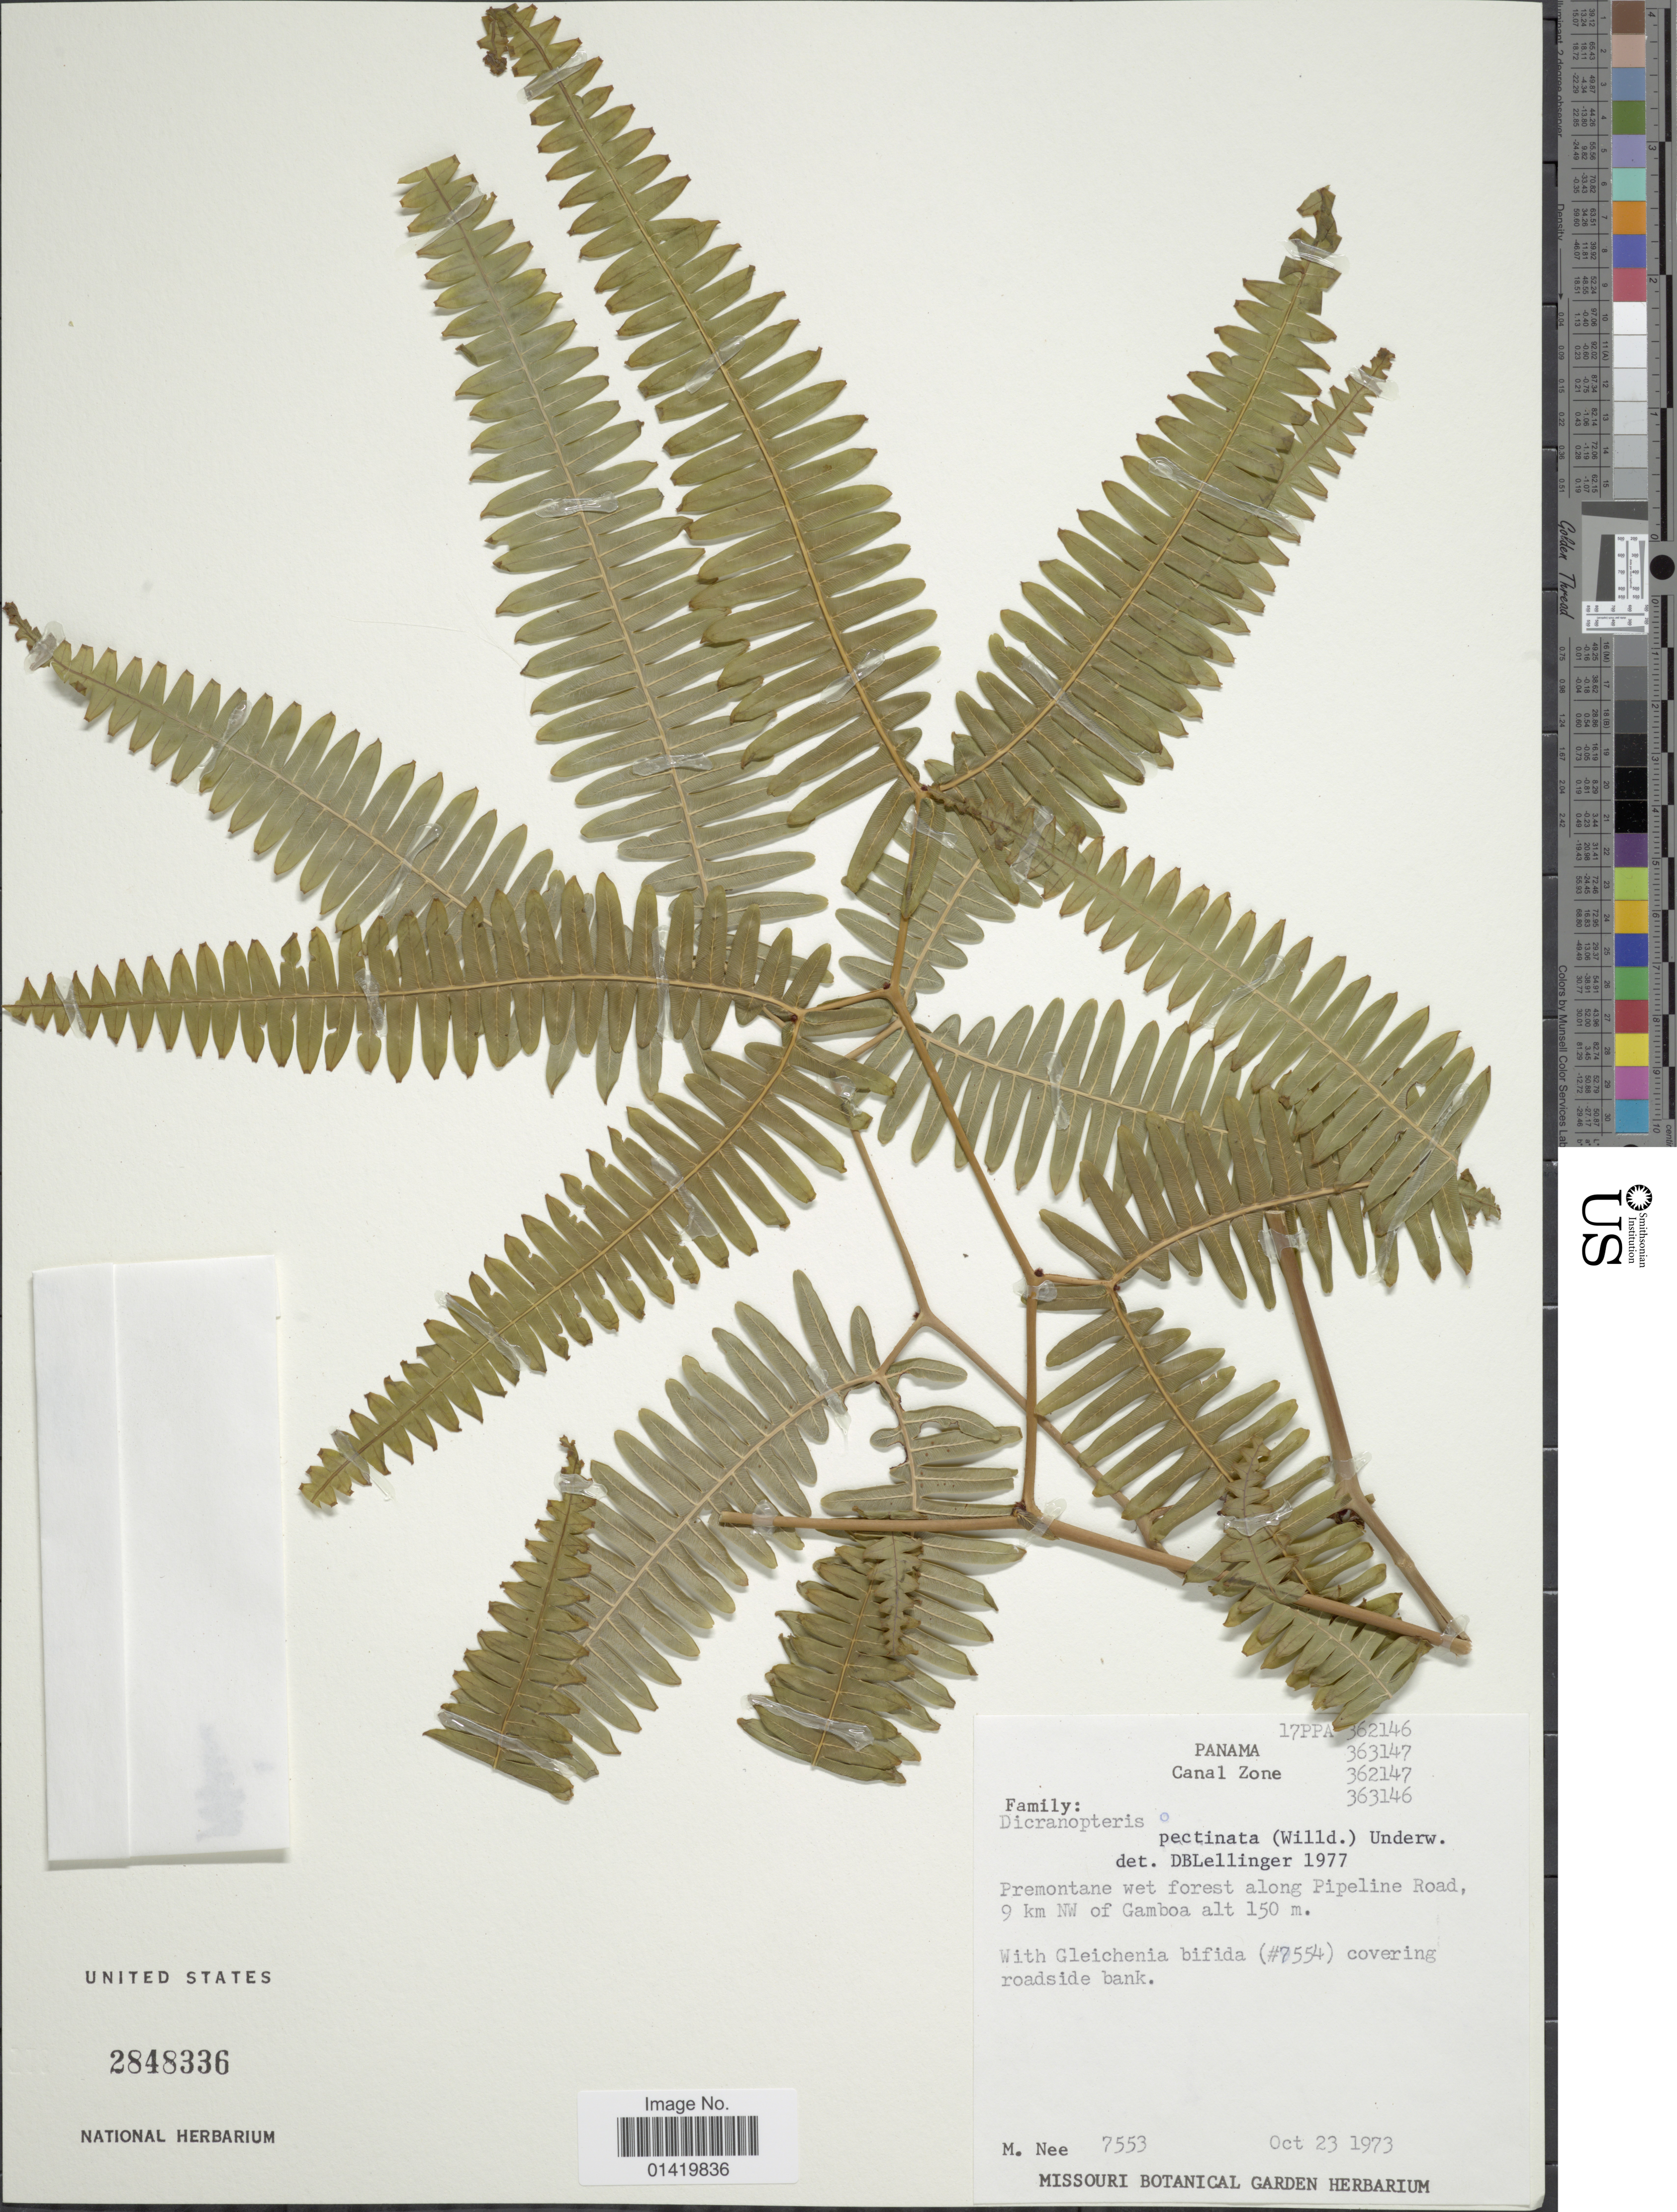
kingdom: Plantae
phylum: Tracheophyta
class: Polypodiopsida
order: Gleicheniales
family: Gleicheniaceae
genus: Gleichenella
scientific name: Gleichenella pectinata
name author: (Willd.) Ching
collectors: M. Nee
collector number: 7553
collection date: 1973-10-23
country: Panama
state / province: Colón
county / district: Canal Zone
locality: Canal Zone, Premontane wet forest along Pipeline Road, 9 km NW of Gamboa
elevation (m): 150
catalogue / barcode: US 2848336